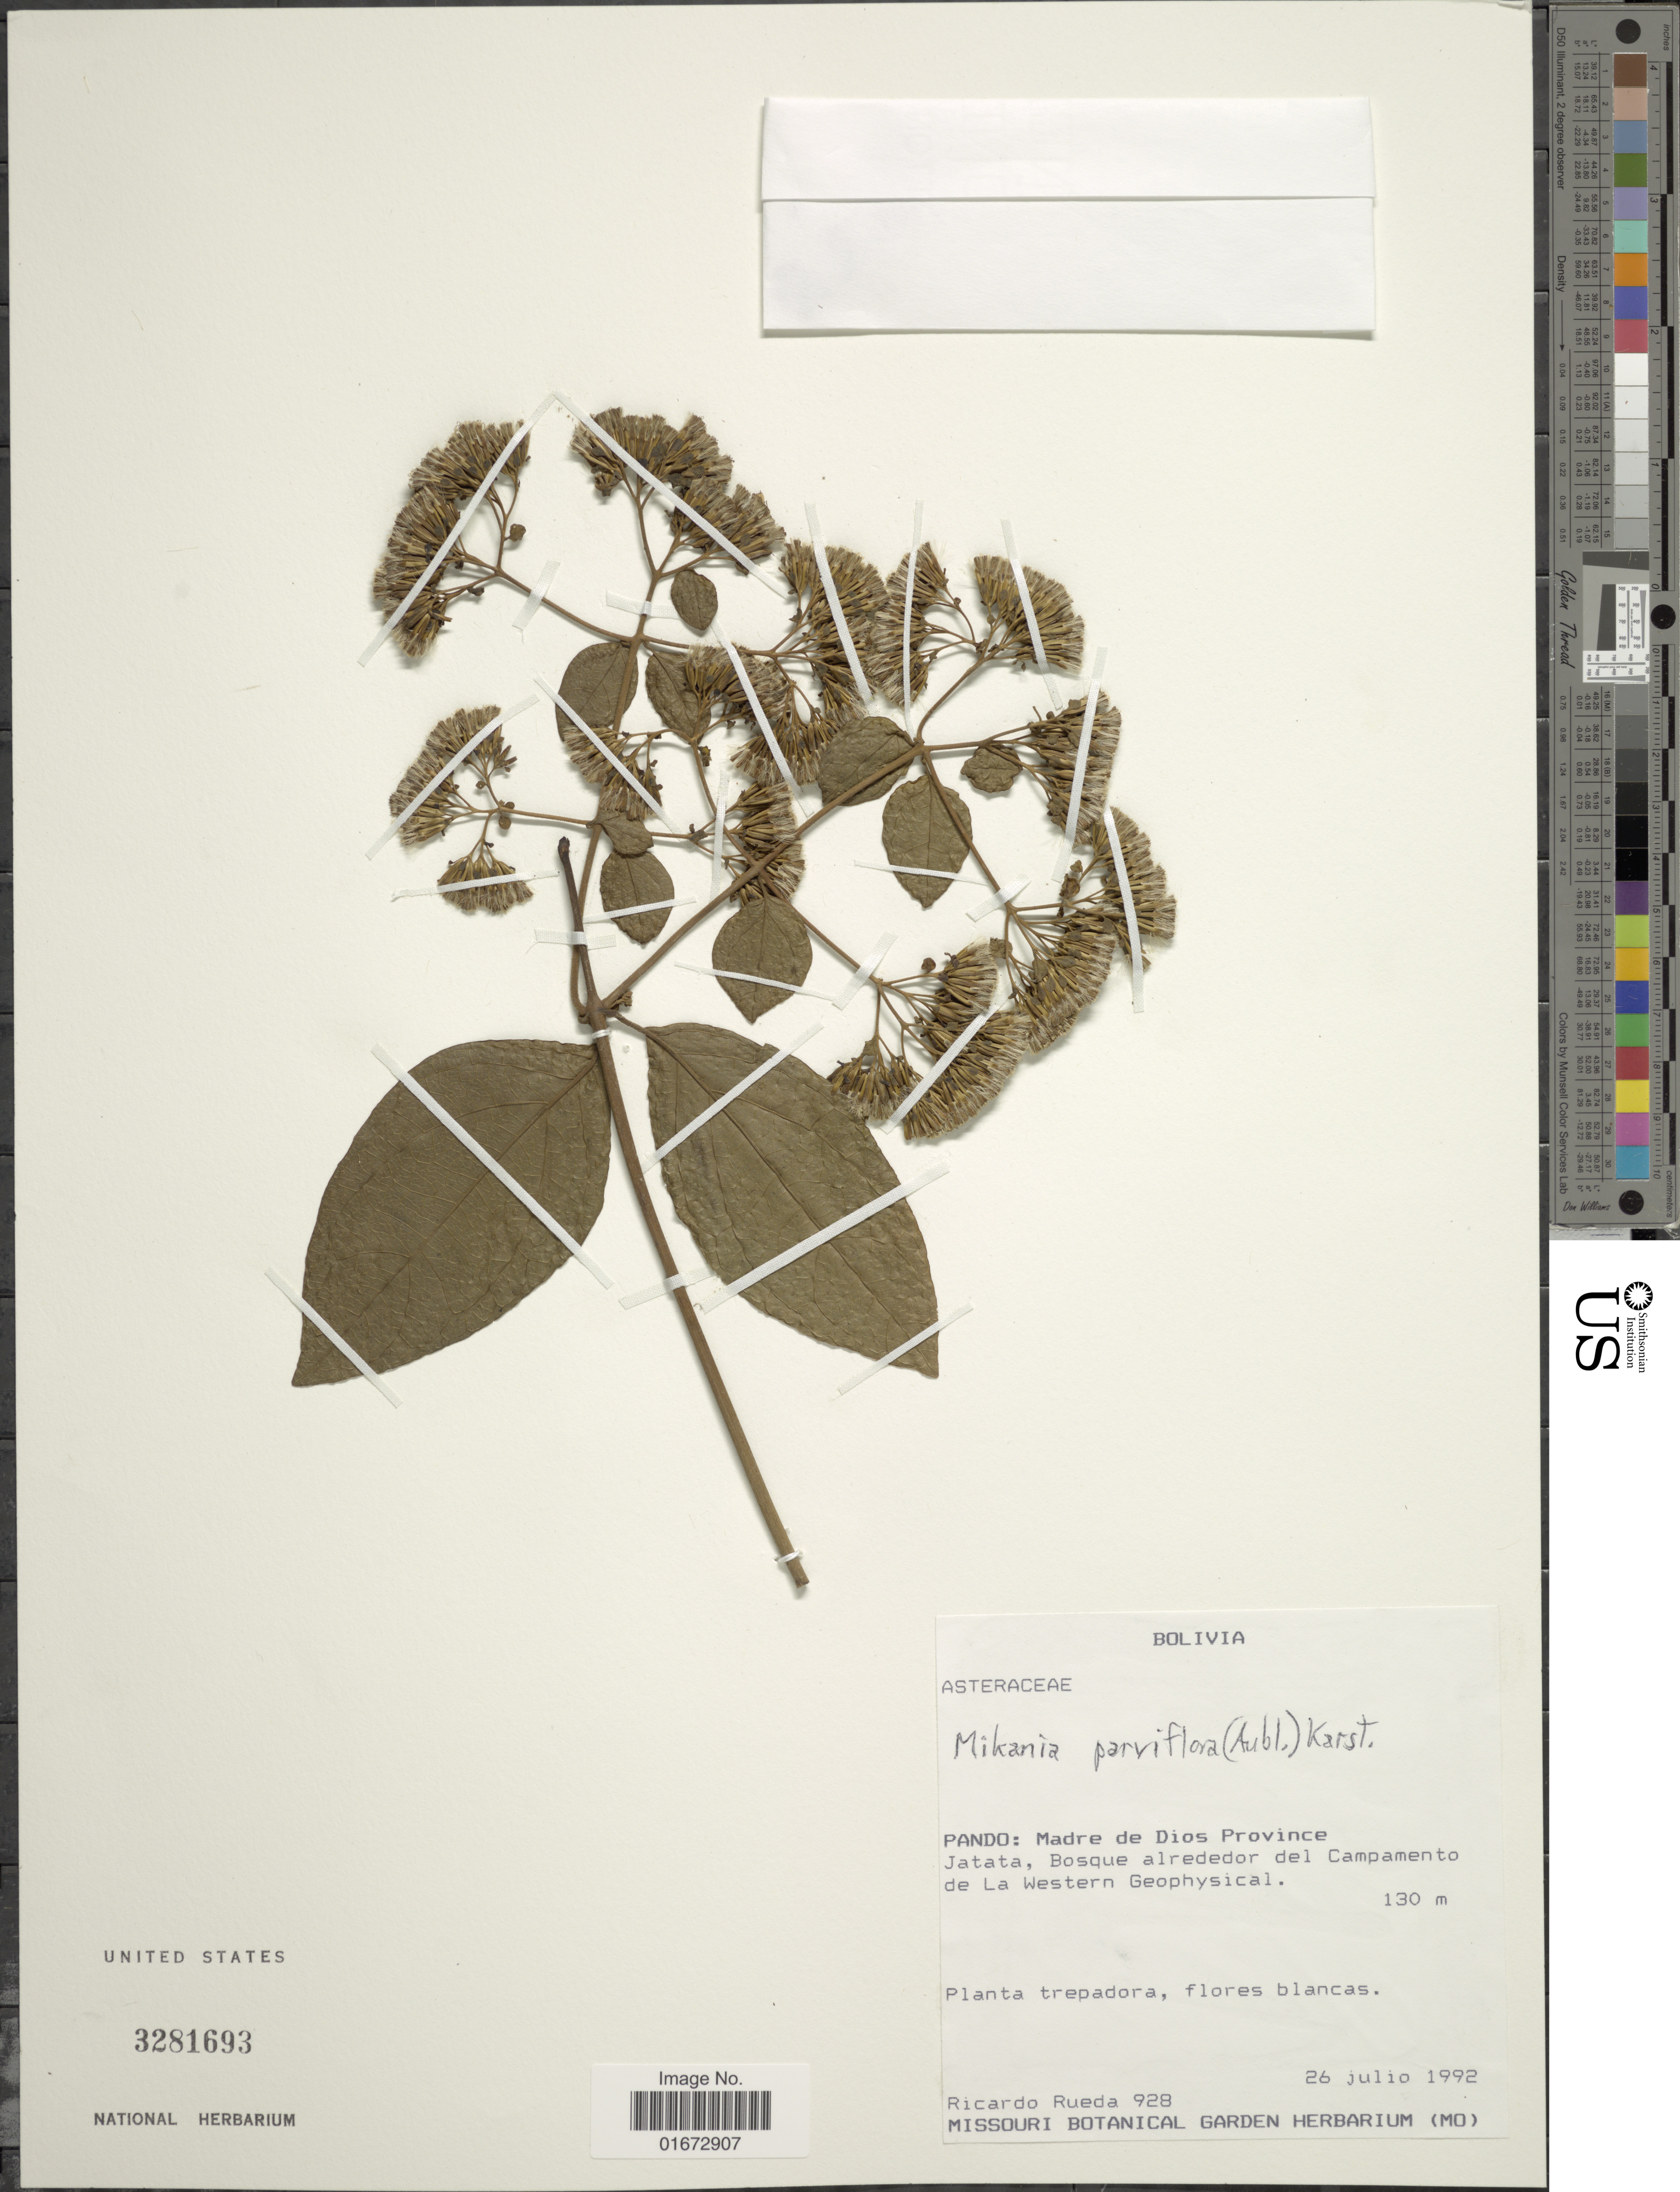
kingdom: Plantae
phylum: Tracheophyta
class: Magnoliopsida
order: Asterales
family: Asteraceae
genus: Mikania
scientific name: Mikania parviflora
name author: (Aubl.) Karst.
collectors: R. Rueda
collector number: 928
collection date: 1992-07-26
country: Bolivia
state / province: Pando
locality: Pando: Madre de Dios Province. Jatata, Bosque alrededor del Campamento de La Western Geophysical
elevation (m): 130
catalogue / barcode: US 3281693